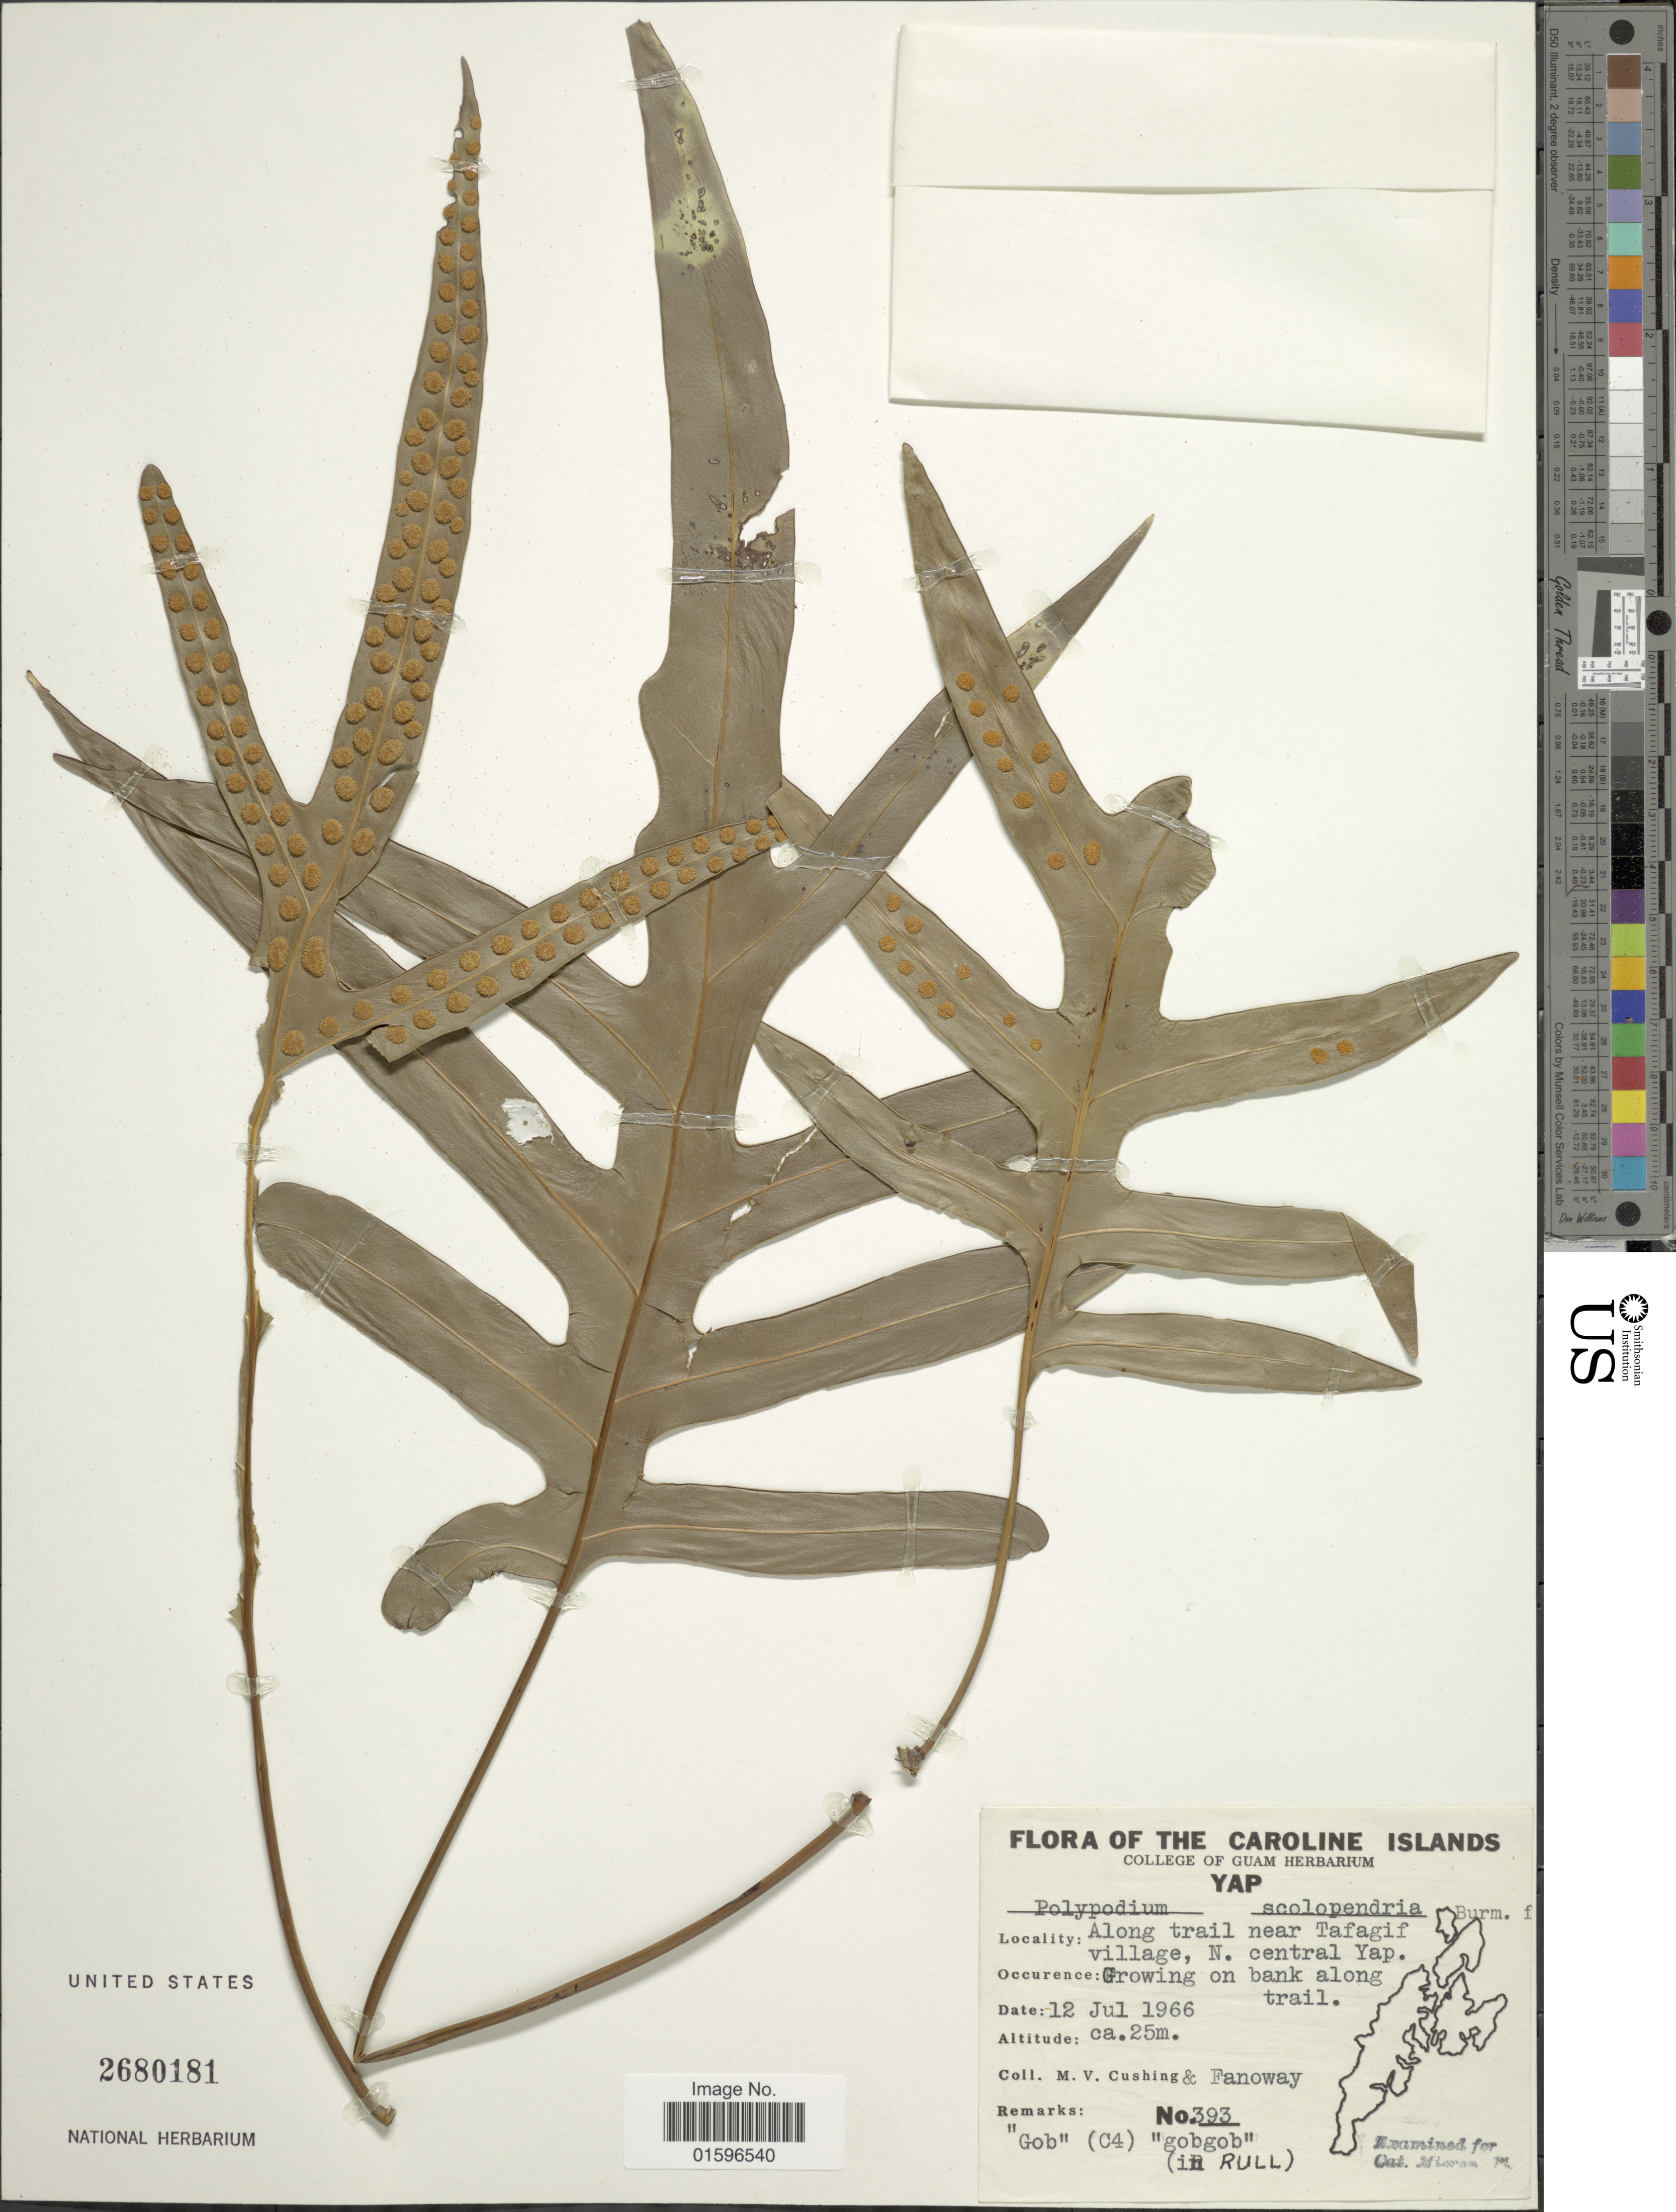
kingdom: Plantae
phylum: Tracheophyta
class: Polypodiopsida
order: Polypodiales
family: Polypodiaceae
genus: Polypodium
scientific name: Polypodium scolopendria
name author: Burm. f.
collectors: M. V. Cushing & Fanoway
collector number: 393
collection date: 1966-07-12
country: Micronesia, Federated States of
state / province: Yap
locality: Carolines Islands, Yap, along trail near Tafagif village, N. central Yap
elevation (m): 25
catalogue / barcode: US 2680181